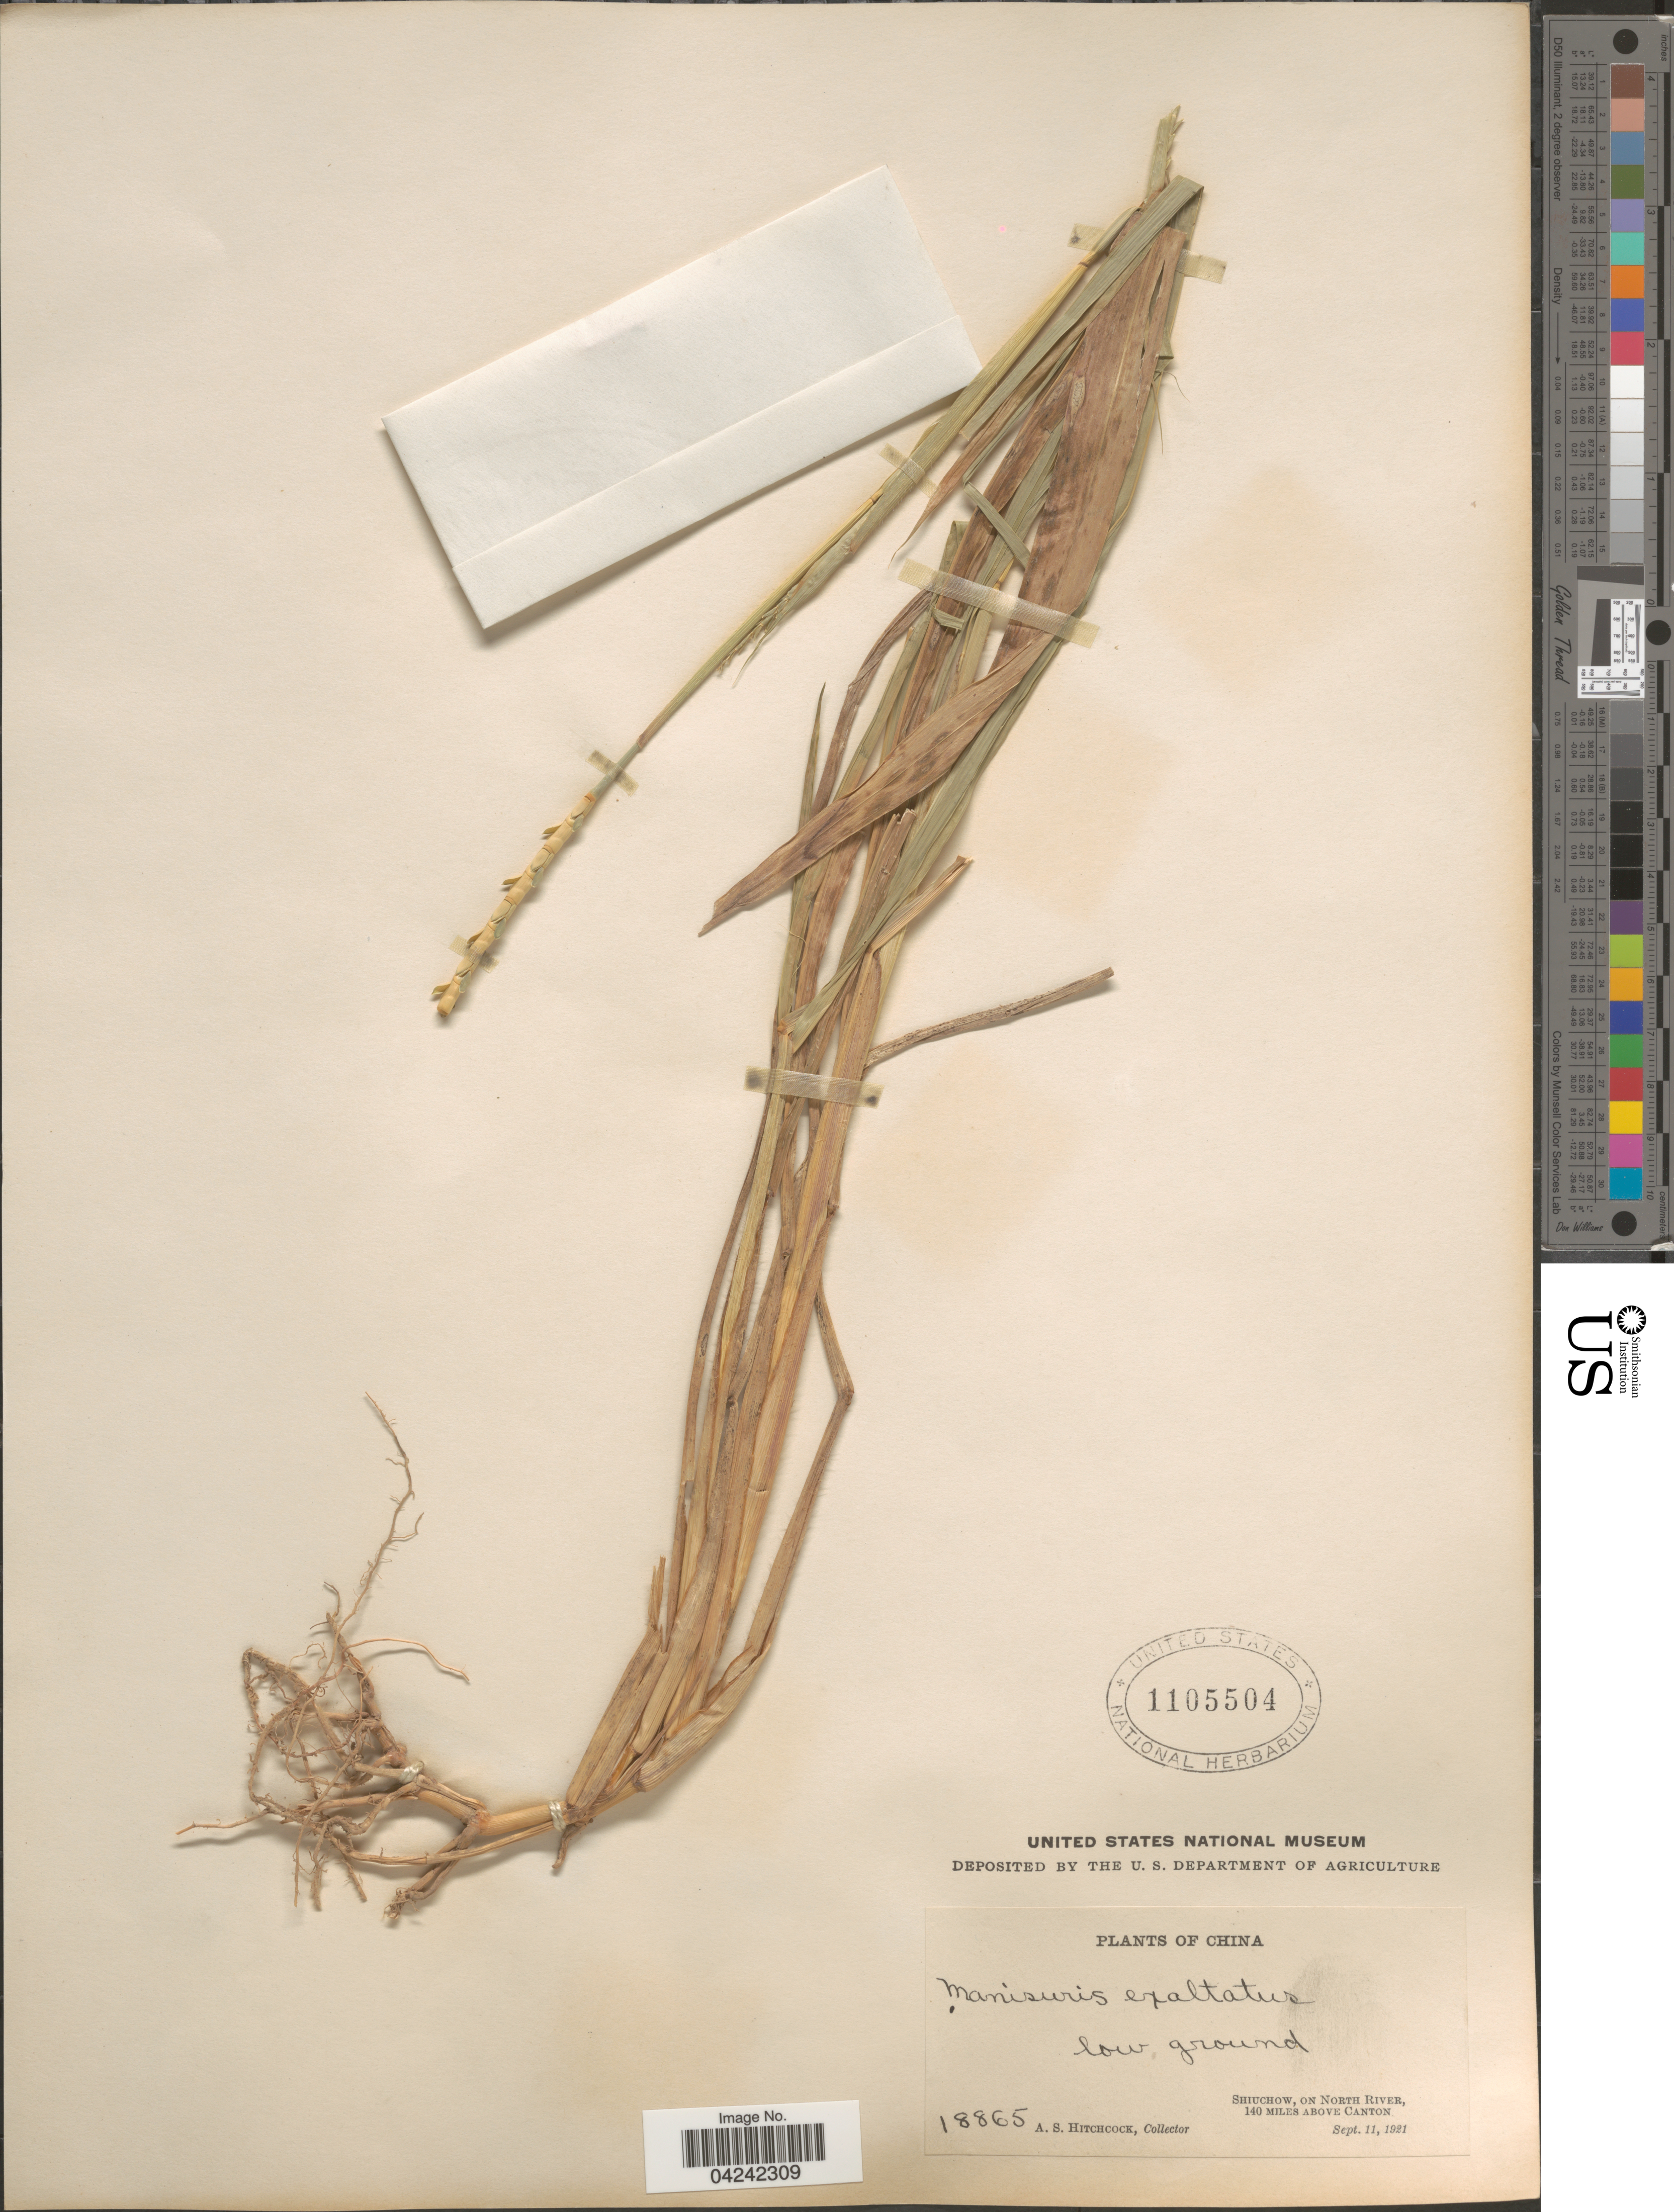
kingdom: Plantae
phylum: Tracheophyta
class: Liliopsida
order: Poales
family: Poaceae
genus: Rottboellia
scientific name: Rottboellia cochinchinensis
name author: (Lour.) Clayton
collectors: A. S. Hitchcock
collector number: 18865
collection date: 1921-09-11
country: China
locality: Shiuchow, on North River, 140 miles above Canton.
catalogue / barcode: US 1105504